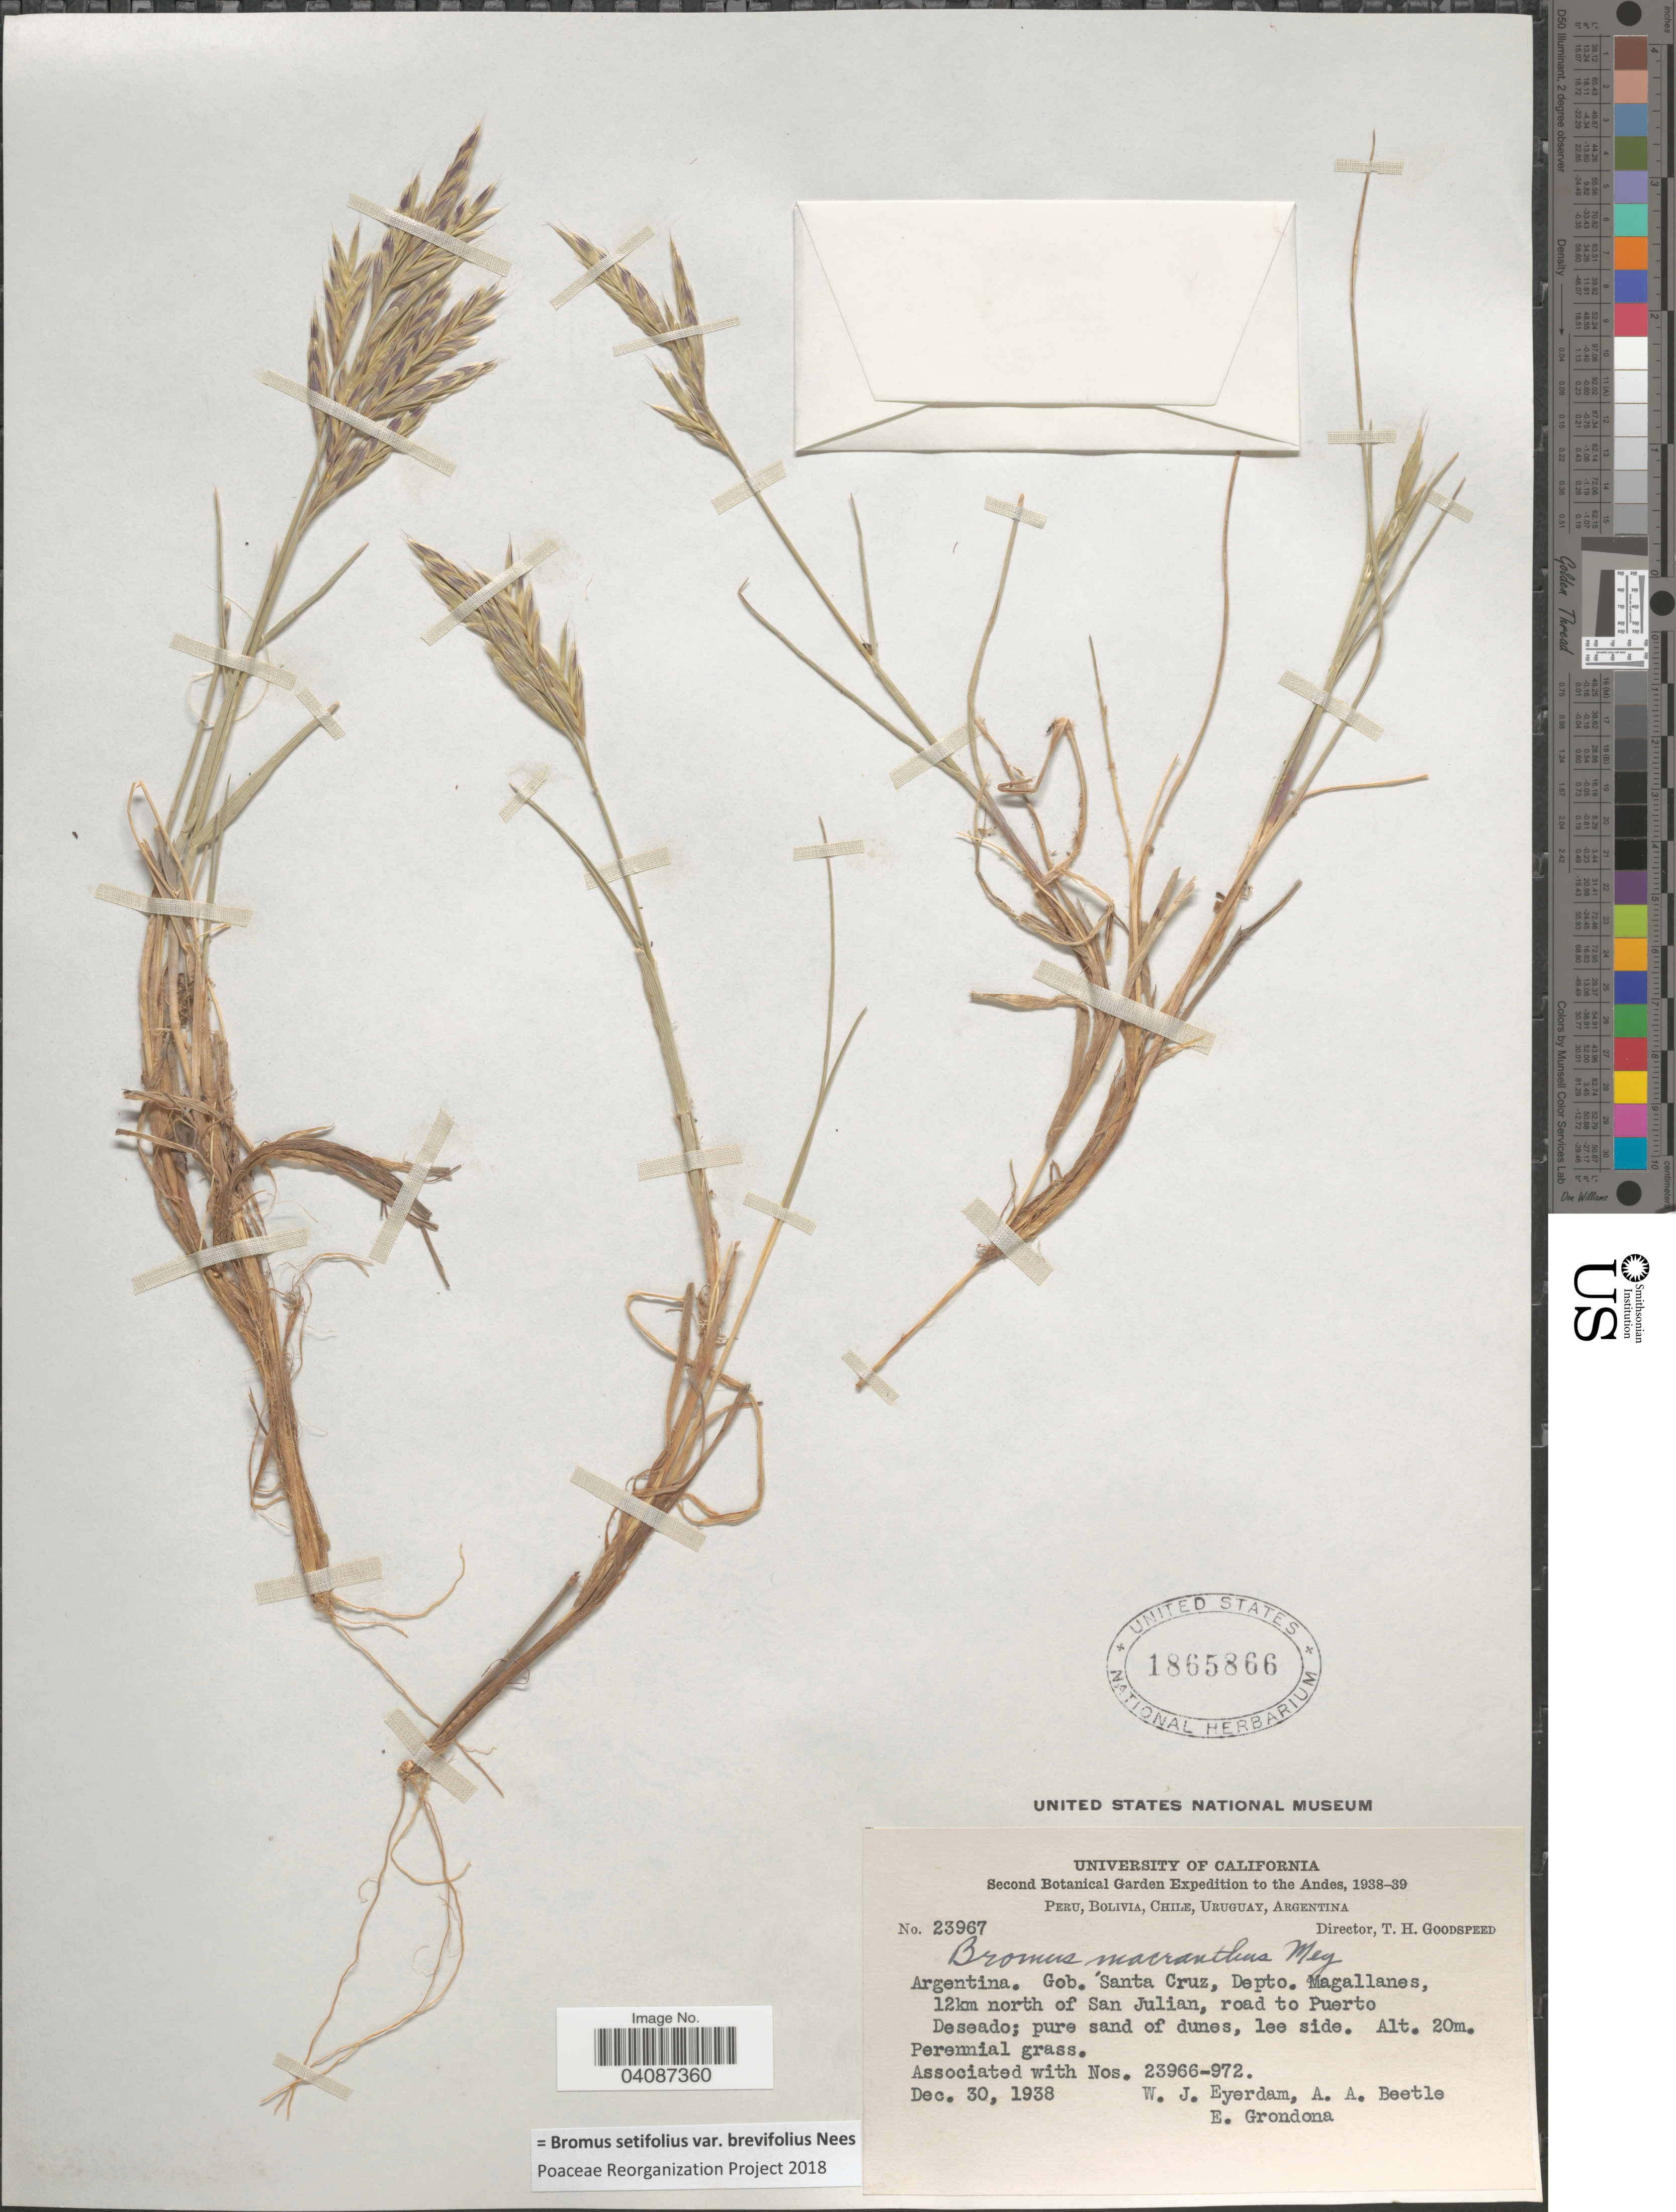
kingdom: Plantae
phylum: Tracheophyta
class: Liliopsida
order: Poales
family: Poaceae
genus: Bromus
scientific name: Bromus setifolis var. brevifolius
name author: Nees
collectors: W. J. Eyerdam, A. A. Beetle & E. Grondona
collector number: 23967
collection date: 1938-12-30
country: Argentina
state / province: Santa Cruz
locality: Gob. Santa Cruz. Depto. Magallanes, 12km north of San Julian, road to Puerto Deseado.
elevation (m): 20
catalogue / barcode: US 1865866